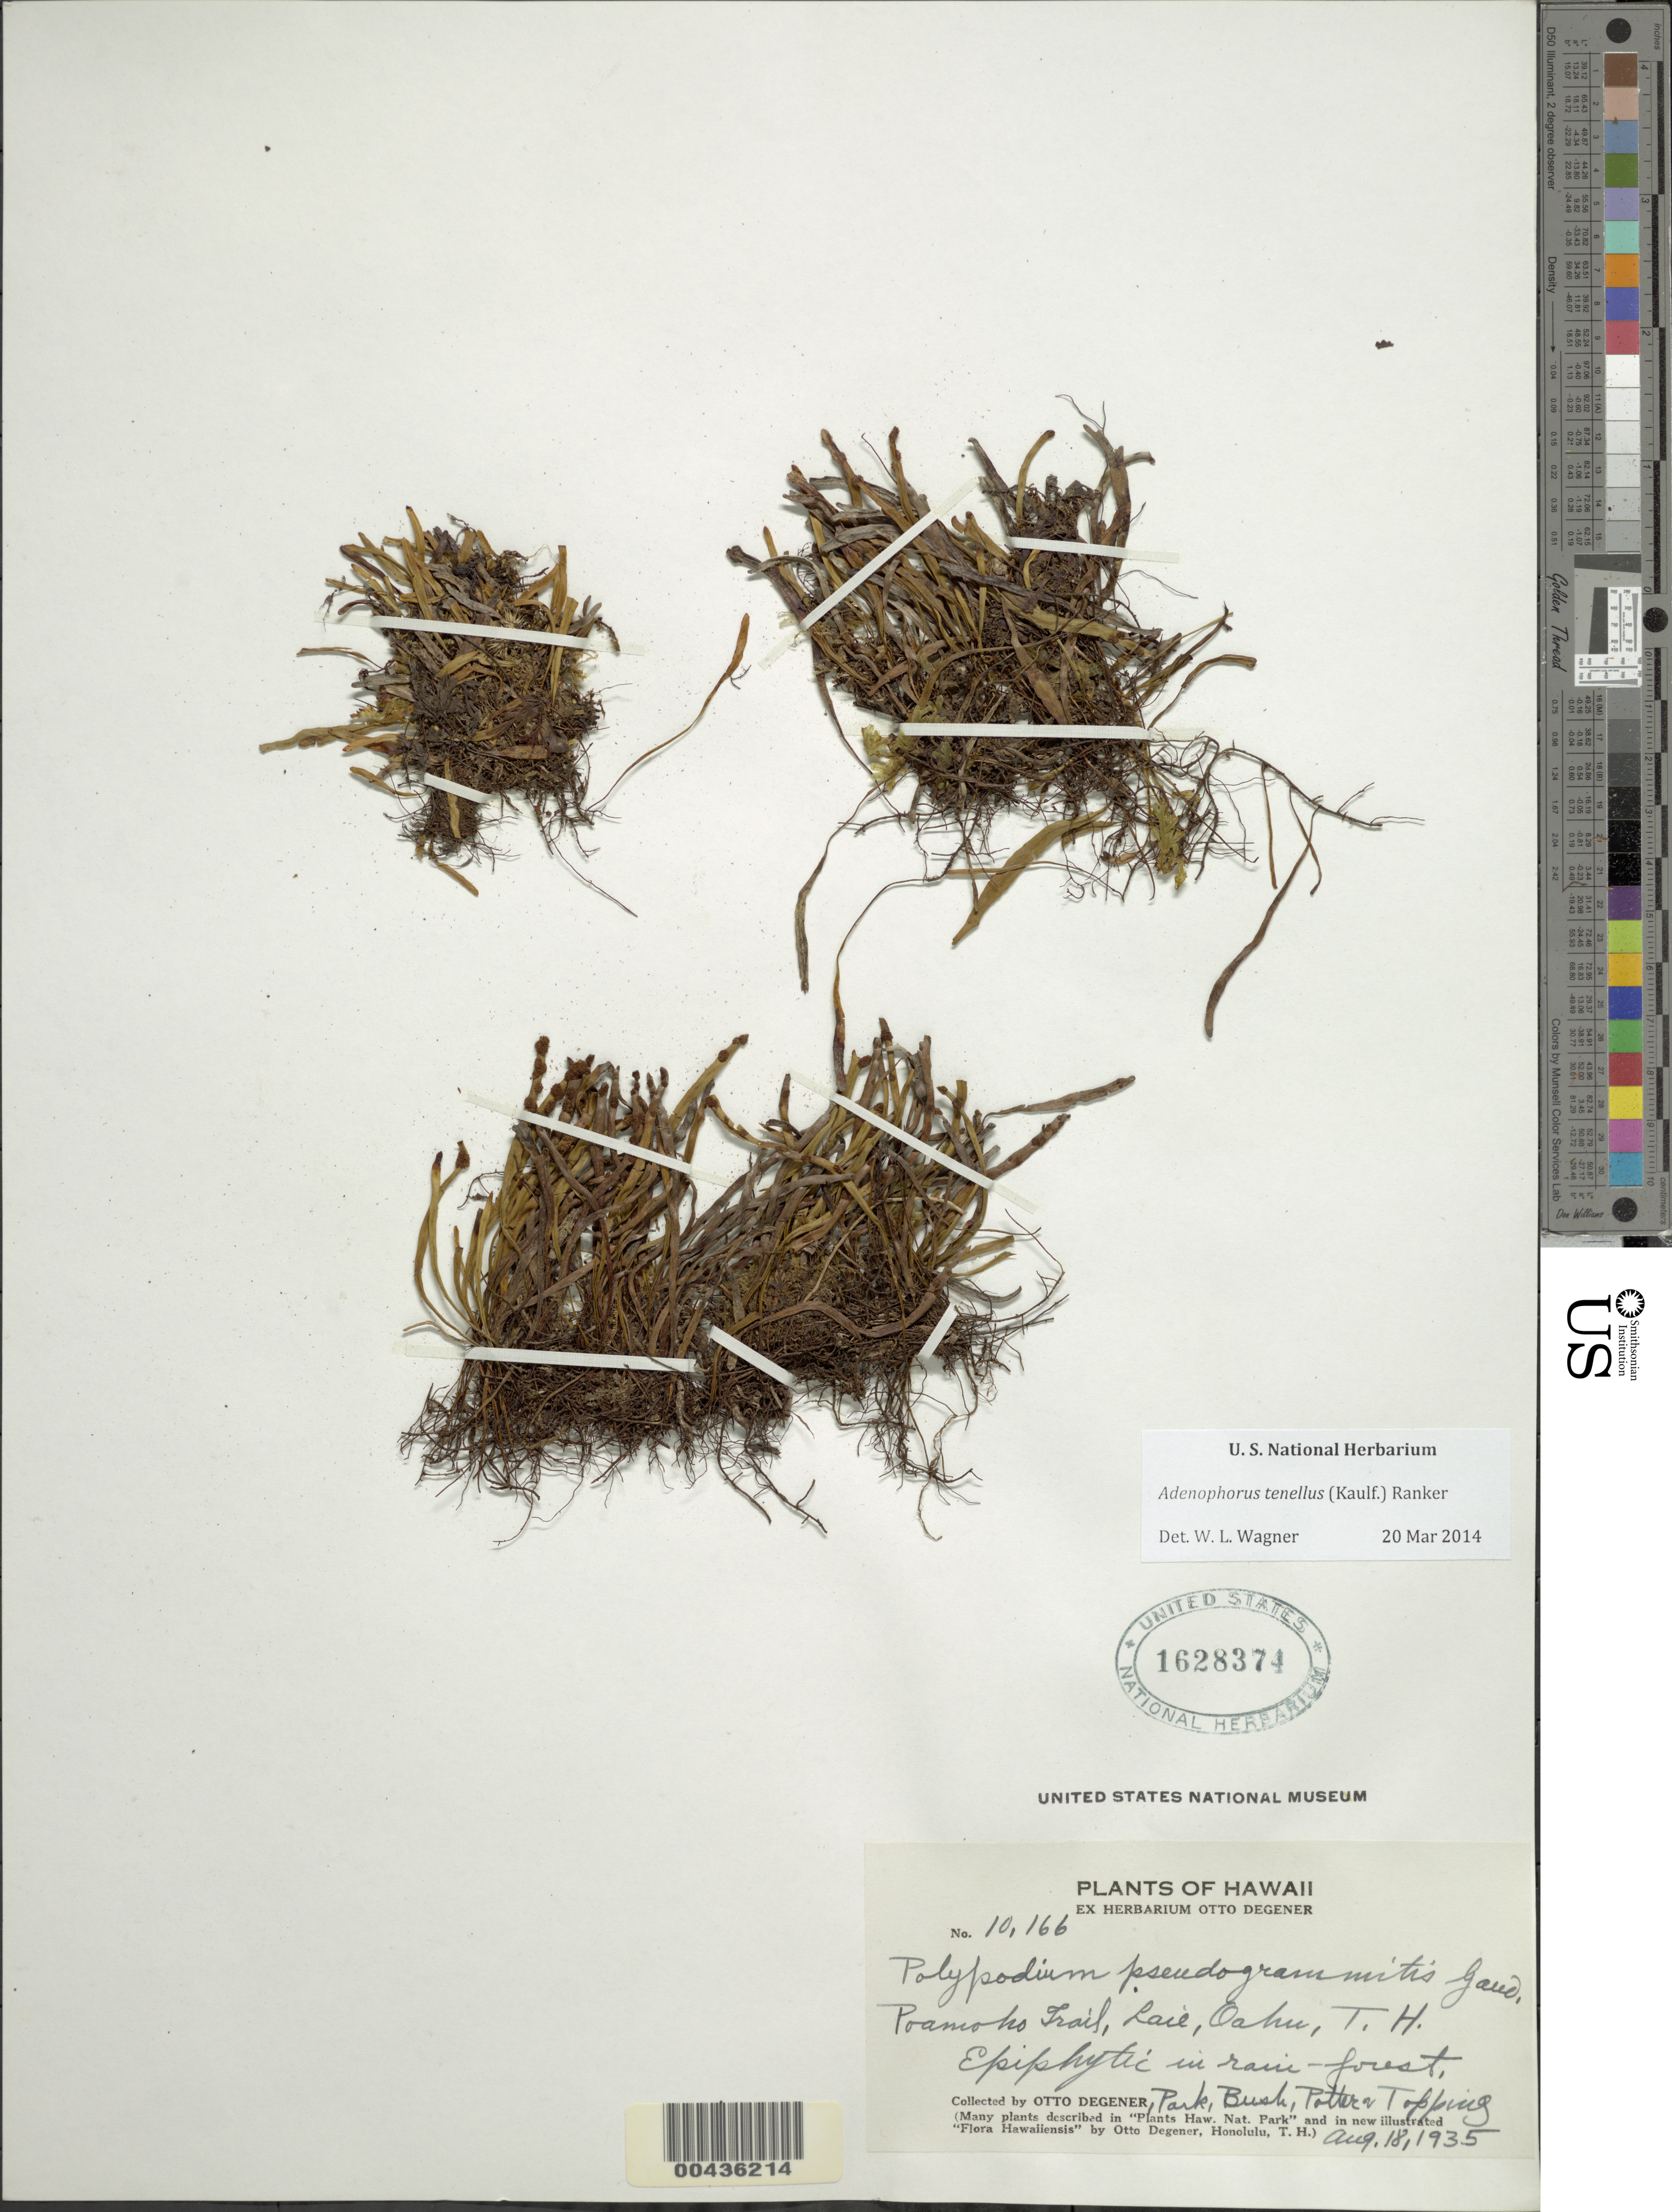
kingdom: Plantae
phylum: Tracheophyta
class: Polypodiopsida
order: Polypodiales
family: Polypodiaceae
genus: Adenophorus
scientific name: Adenophorus tenellus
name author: (Kaulf.) Ranker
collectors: O. Degener, Park, B. F. Bush, Potter & D. L. Topping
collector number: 10166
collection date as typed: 18 Aug 1935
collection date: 1935-08-18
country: United States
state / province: Hawaii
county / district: Honolulu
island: Oahu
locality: Poamoho Trail, Laie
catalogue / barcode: US 1628374